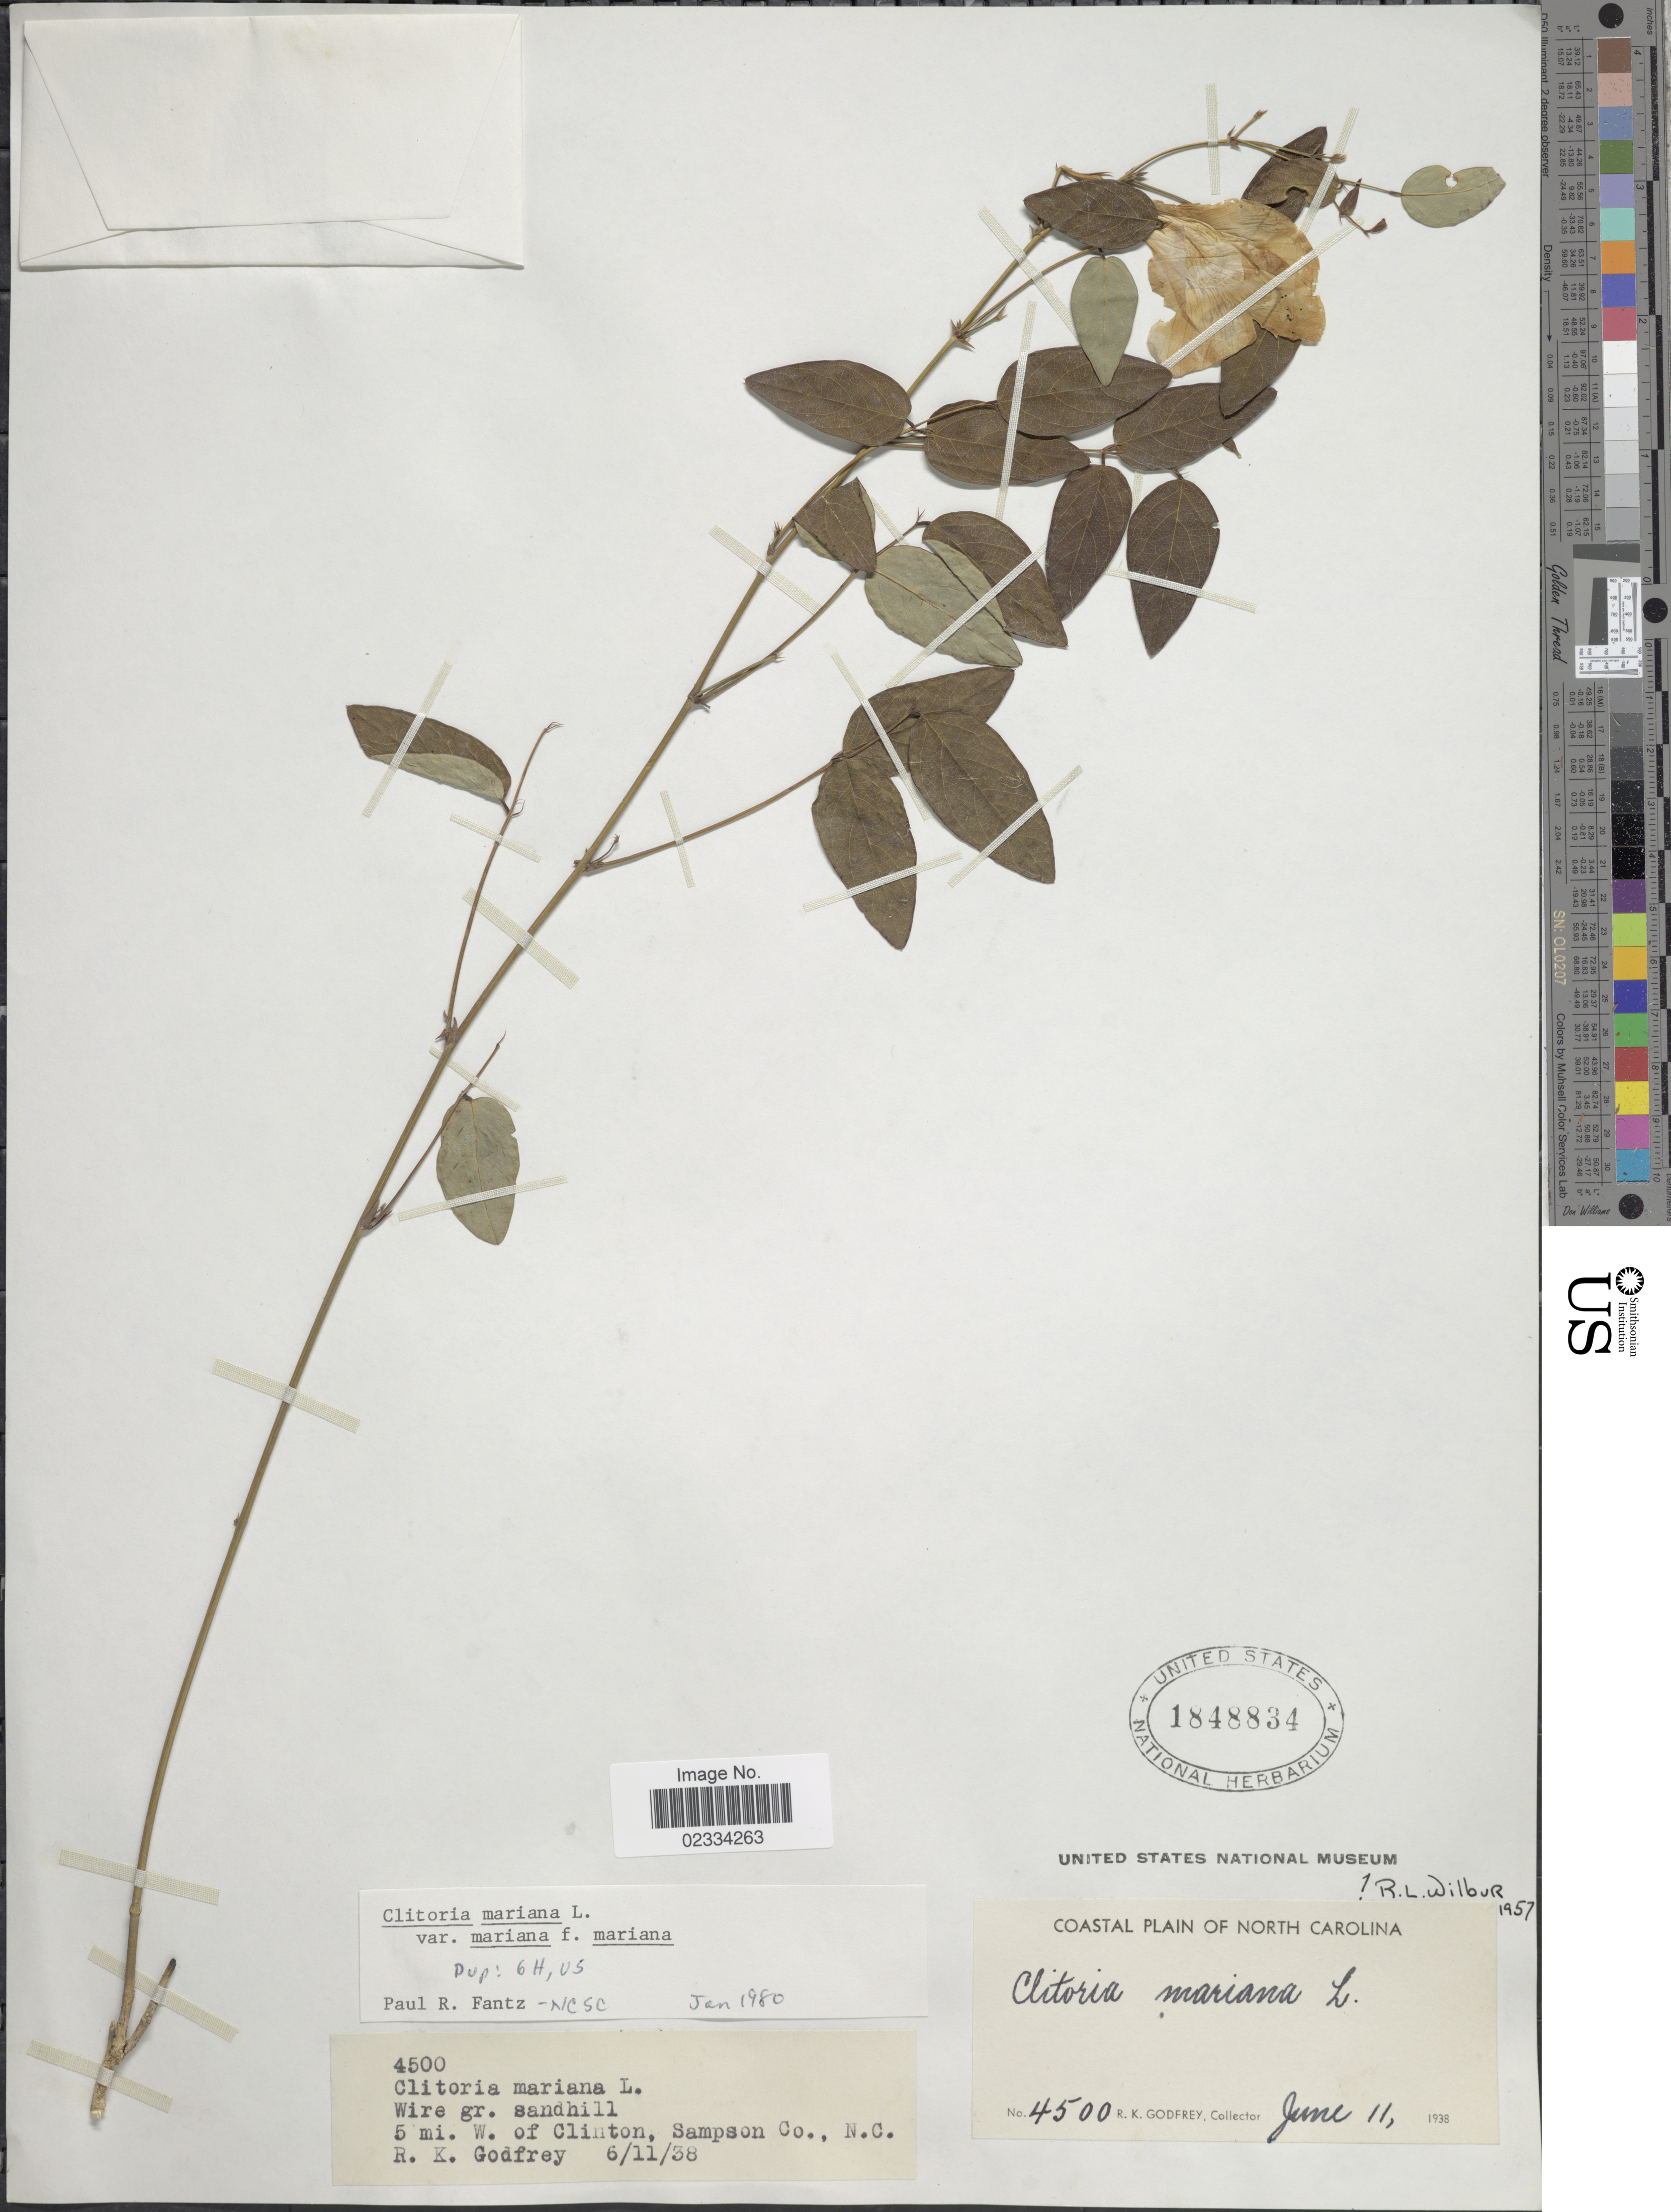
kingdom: Plantae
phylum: Tracheophyta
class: Magnoliopsida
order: Fabales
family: Fabaceae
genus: Clitoria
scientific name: Clitoria mariana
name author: L.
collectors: R. K. Godfrey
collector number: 4500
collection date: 1938-06-11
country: United States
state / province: North Carolina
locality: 5 mi. W. of Clinton, Sampson Co.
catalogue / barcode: US 1848834